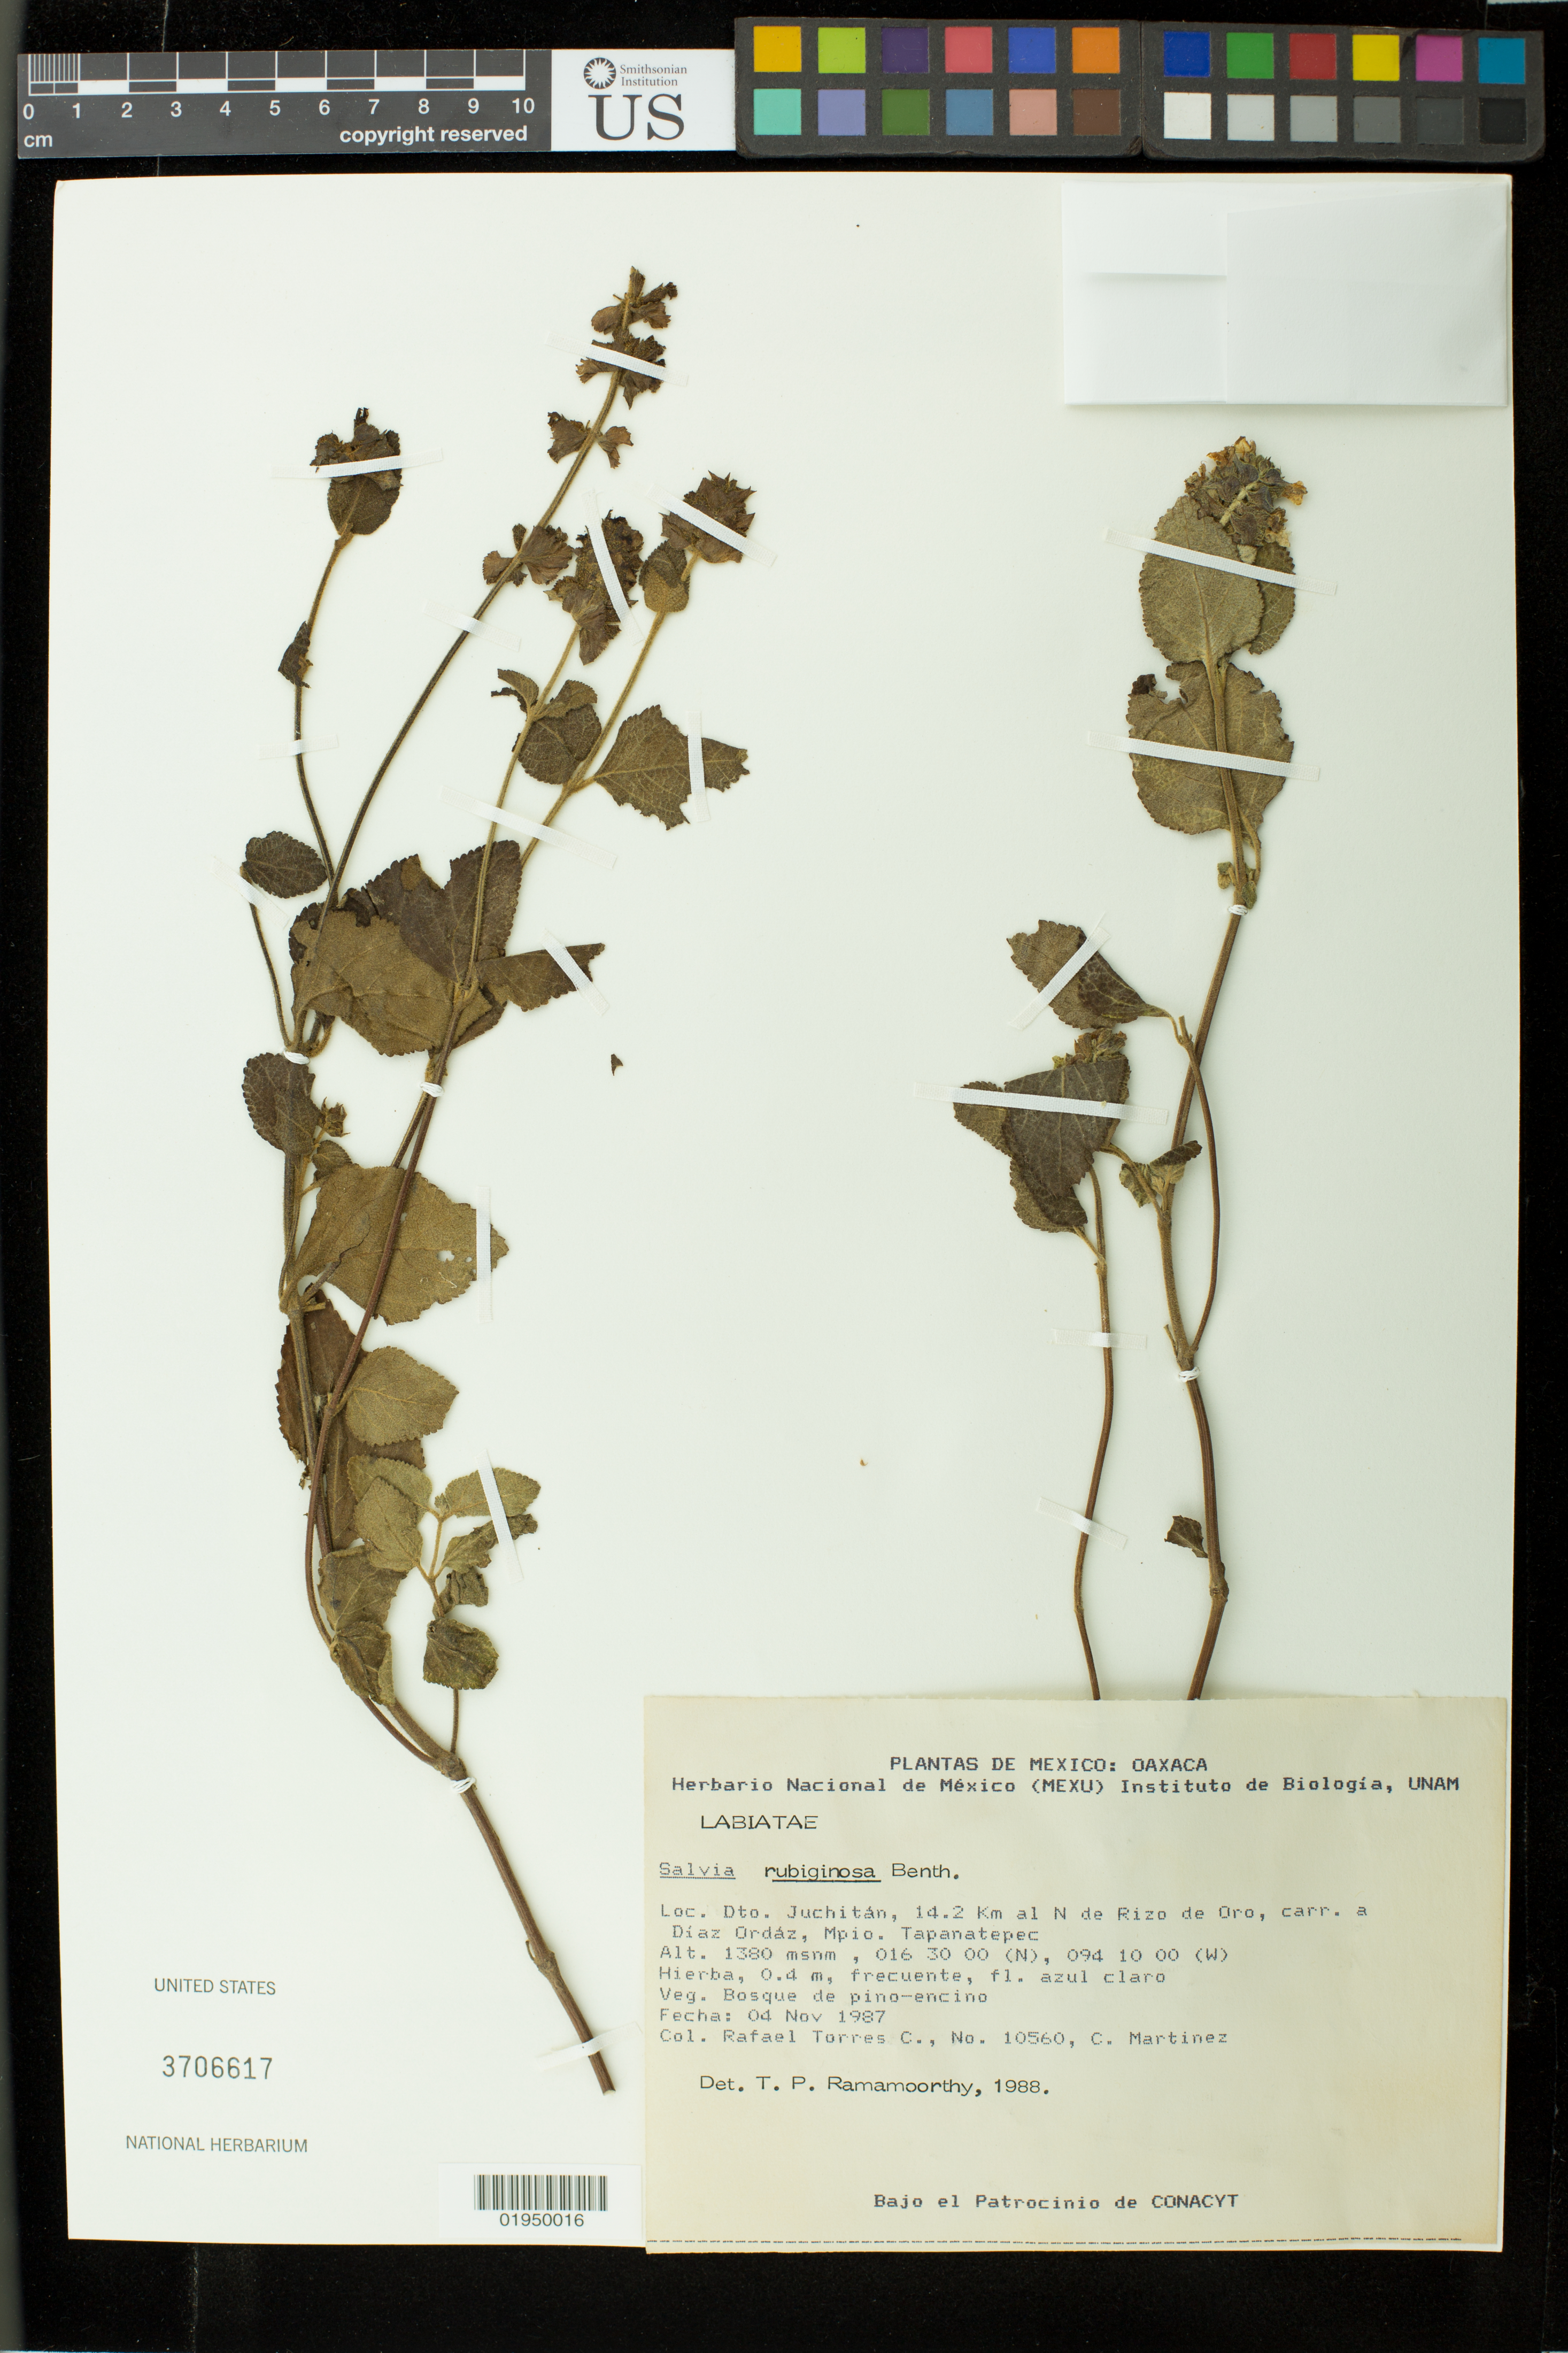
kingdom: Plantae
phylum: Tracheophyta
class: Magnoliopsida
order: Lamiales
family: Lamiaceae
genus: Salvia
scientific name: Salvia rubiginosa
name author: Benth.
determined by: Ramamoorthy, T. P.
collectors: R. Torres C. & C. Martínez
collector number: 10560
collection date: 1987-11-04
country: Mexico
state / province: Oaxaca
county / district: Juchitán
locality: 14.2 km al N de Rizo de Oro, carr. a Diaz Ordaz, Mpio. Tapanatepec.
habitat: Bosque de pino-encino.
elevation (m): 1380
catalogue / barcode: US 3706617